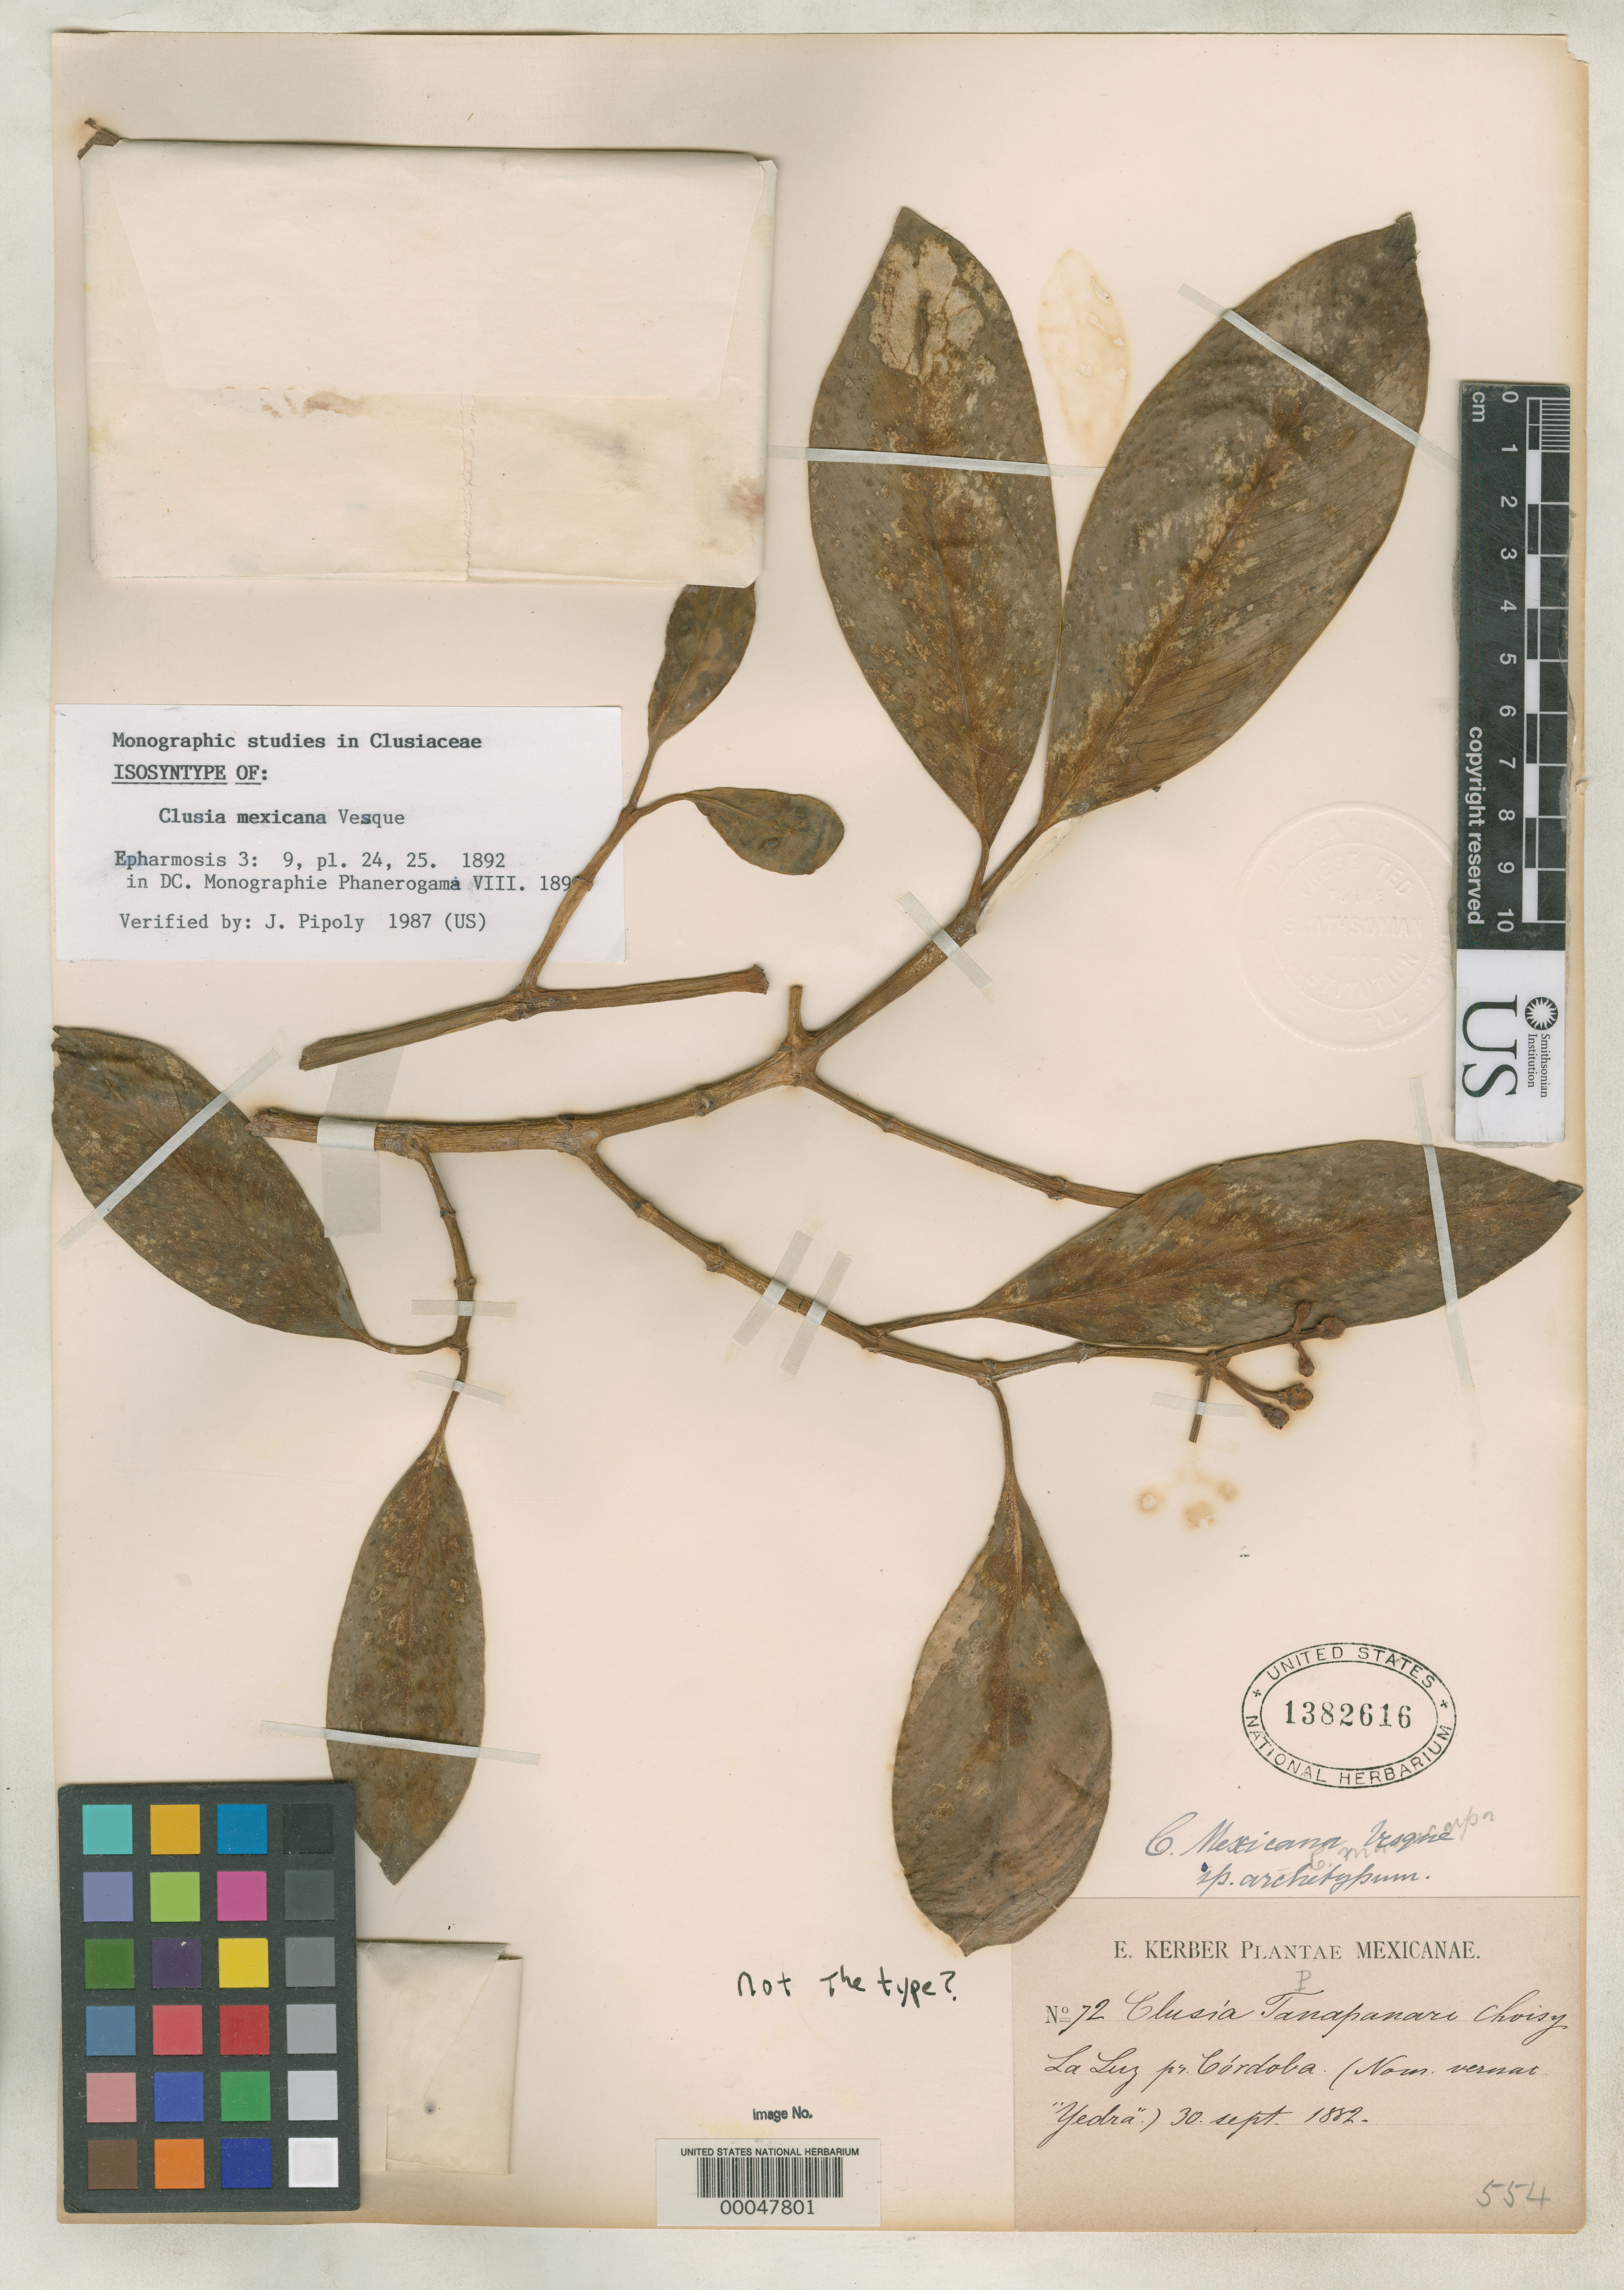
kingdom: Plantae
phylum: Tracheophyta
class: Magnoliopsida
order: Malpighiales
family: Clusiaceae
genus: Clusia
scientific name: Clusia mexicana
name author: Vesque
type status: Isosyntype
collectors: E. Kerber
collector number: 72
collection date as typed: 30 Sep 1882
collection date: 1882-09-30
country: Mexico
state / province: Veracruz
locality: La Luz, near Córdoba.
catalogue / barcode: US 1382616